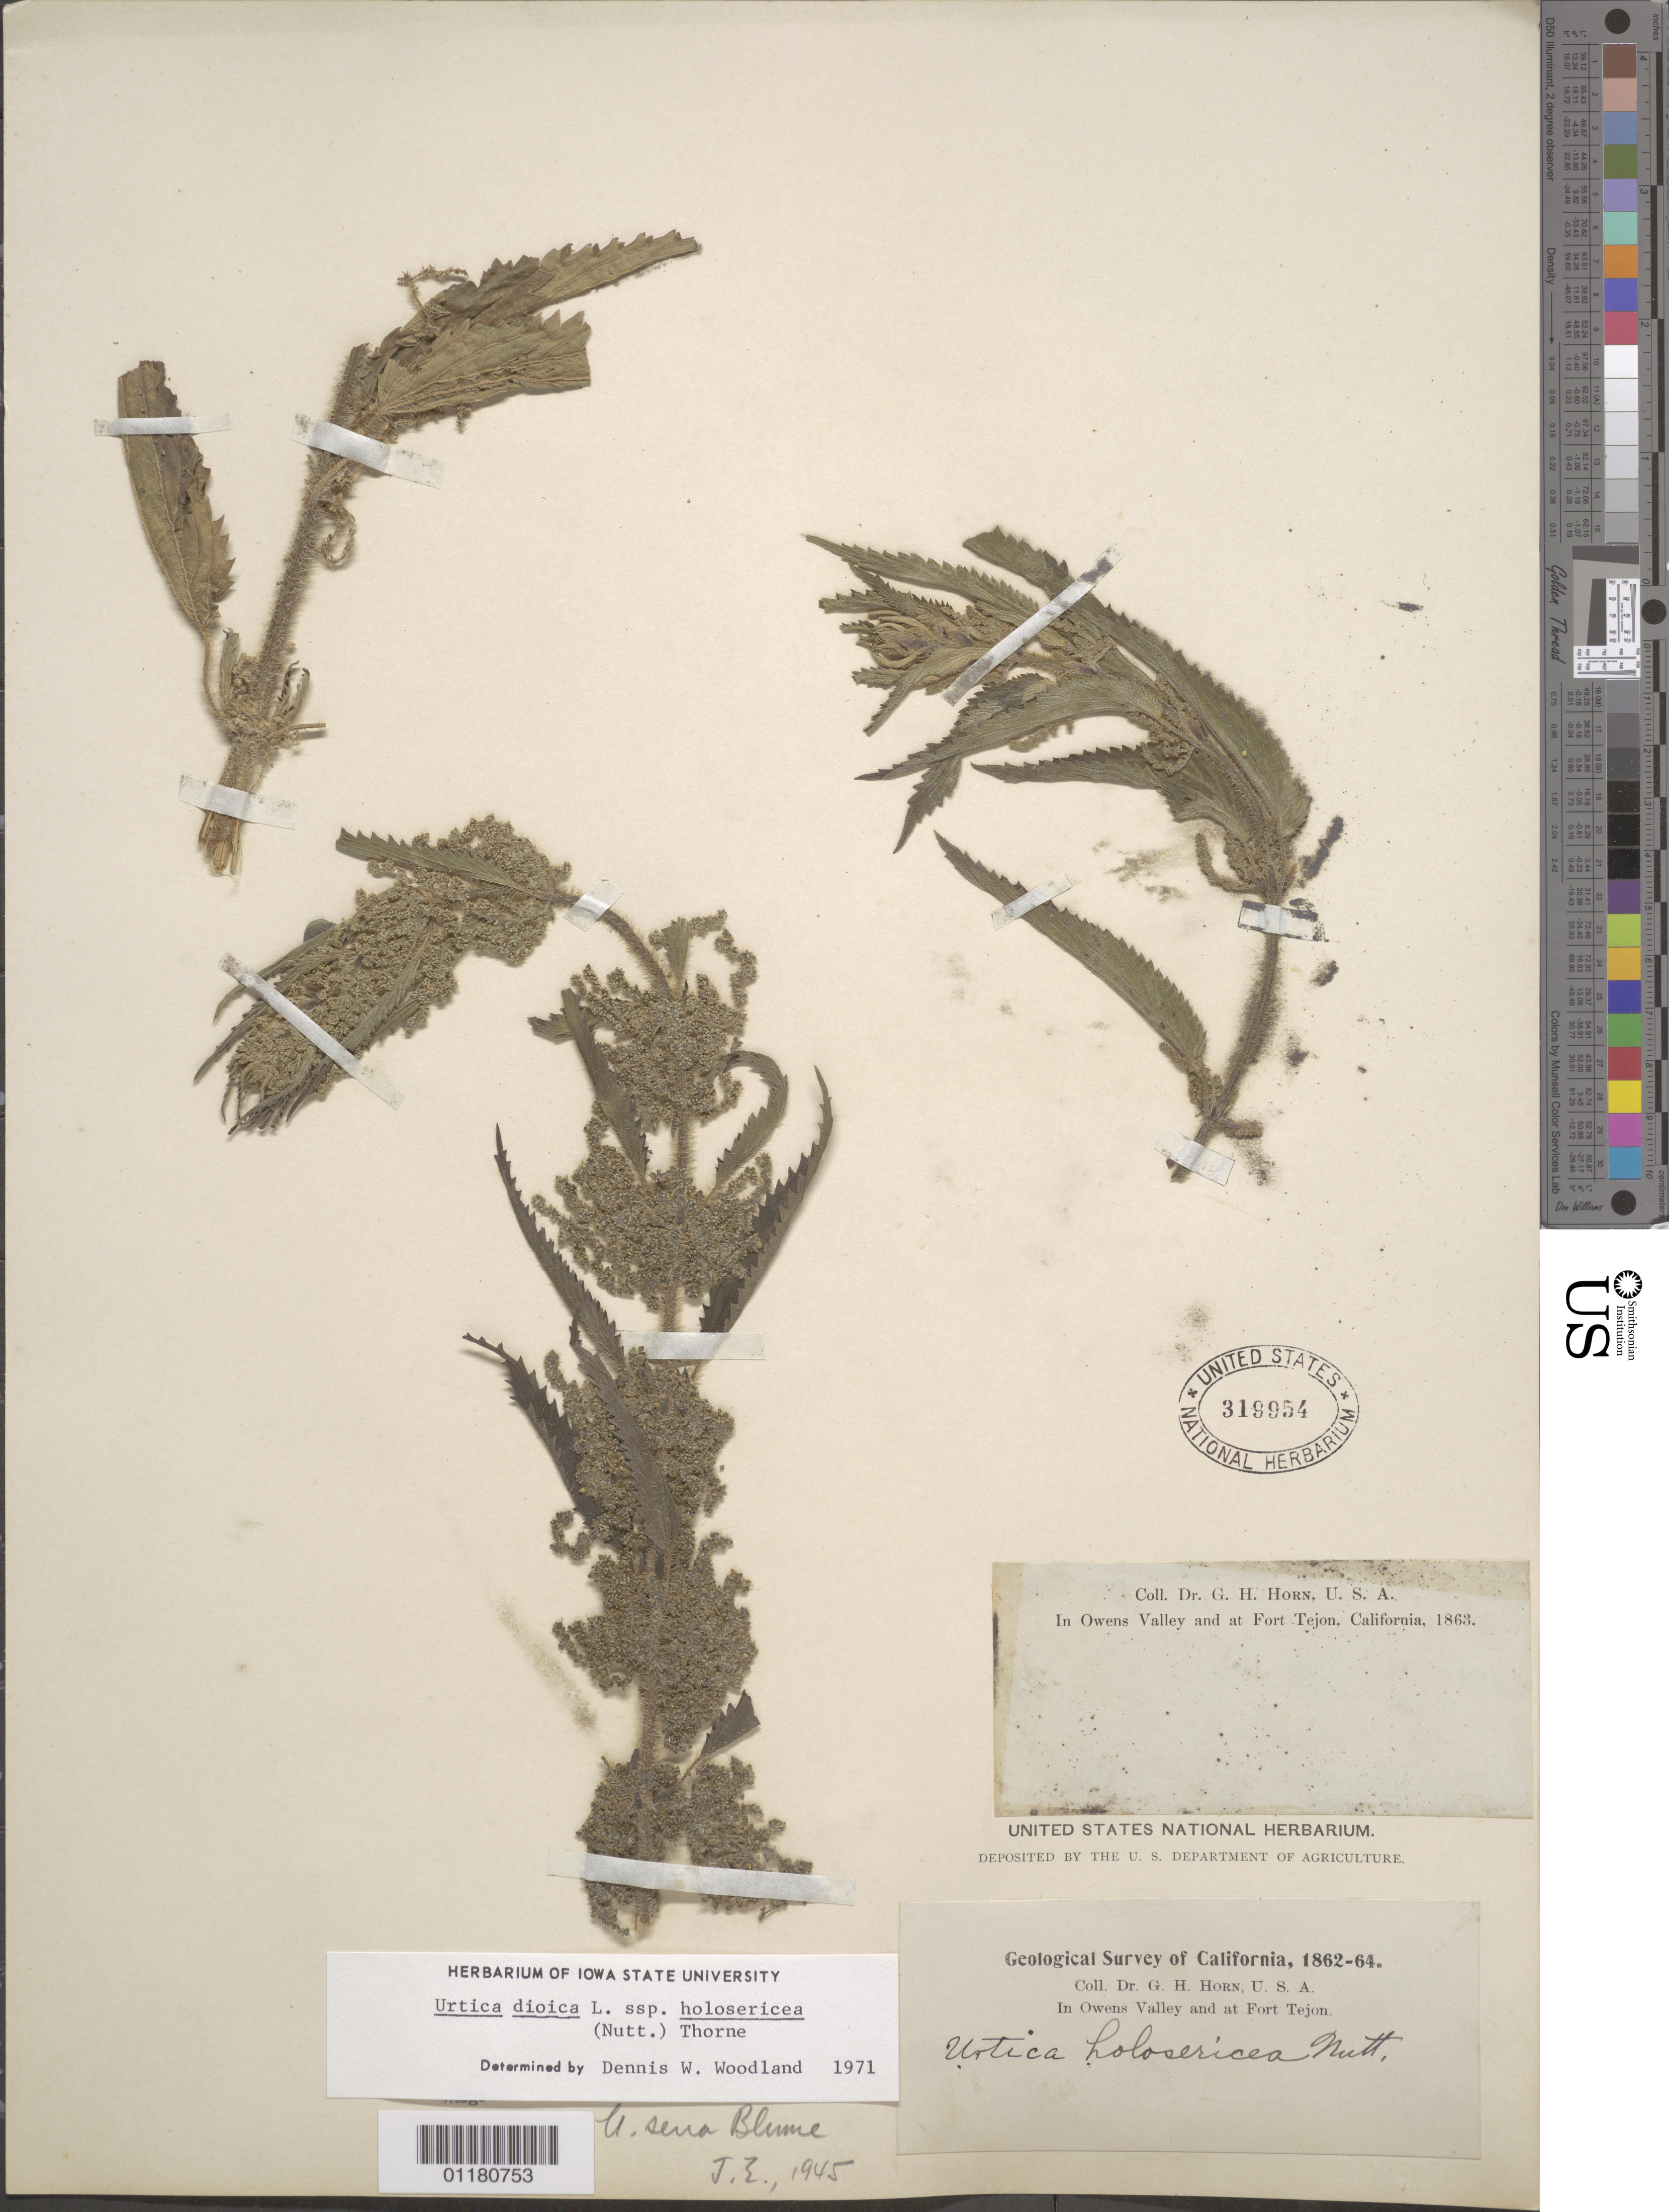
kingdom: Plantae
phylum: Tracheophyta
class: Magnoliopsida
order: Rosales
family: Urticaceae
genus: Urtica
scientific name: Urtica dioica subsp. holosericea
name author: (Nutt.) Thorne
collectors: G. Horn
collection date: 1862/1864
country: United States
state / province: California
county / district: Kern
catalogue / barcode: US 319954